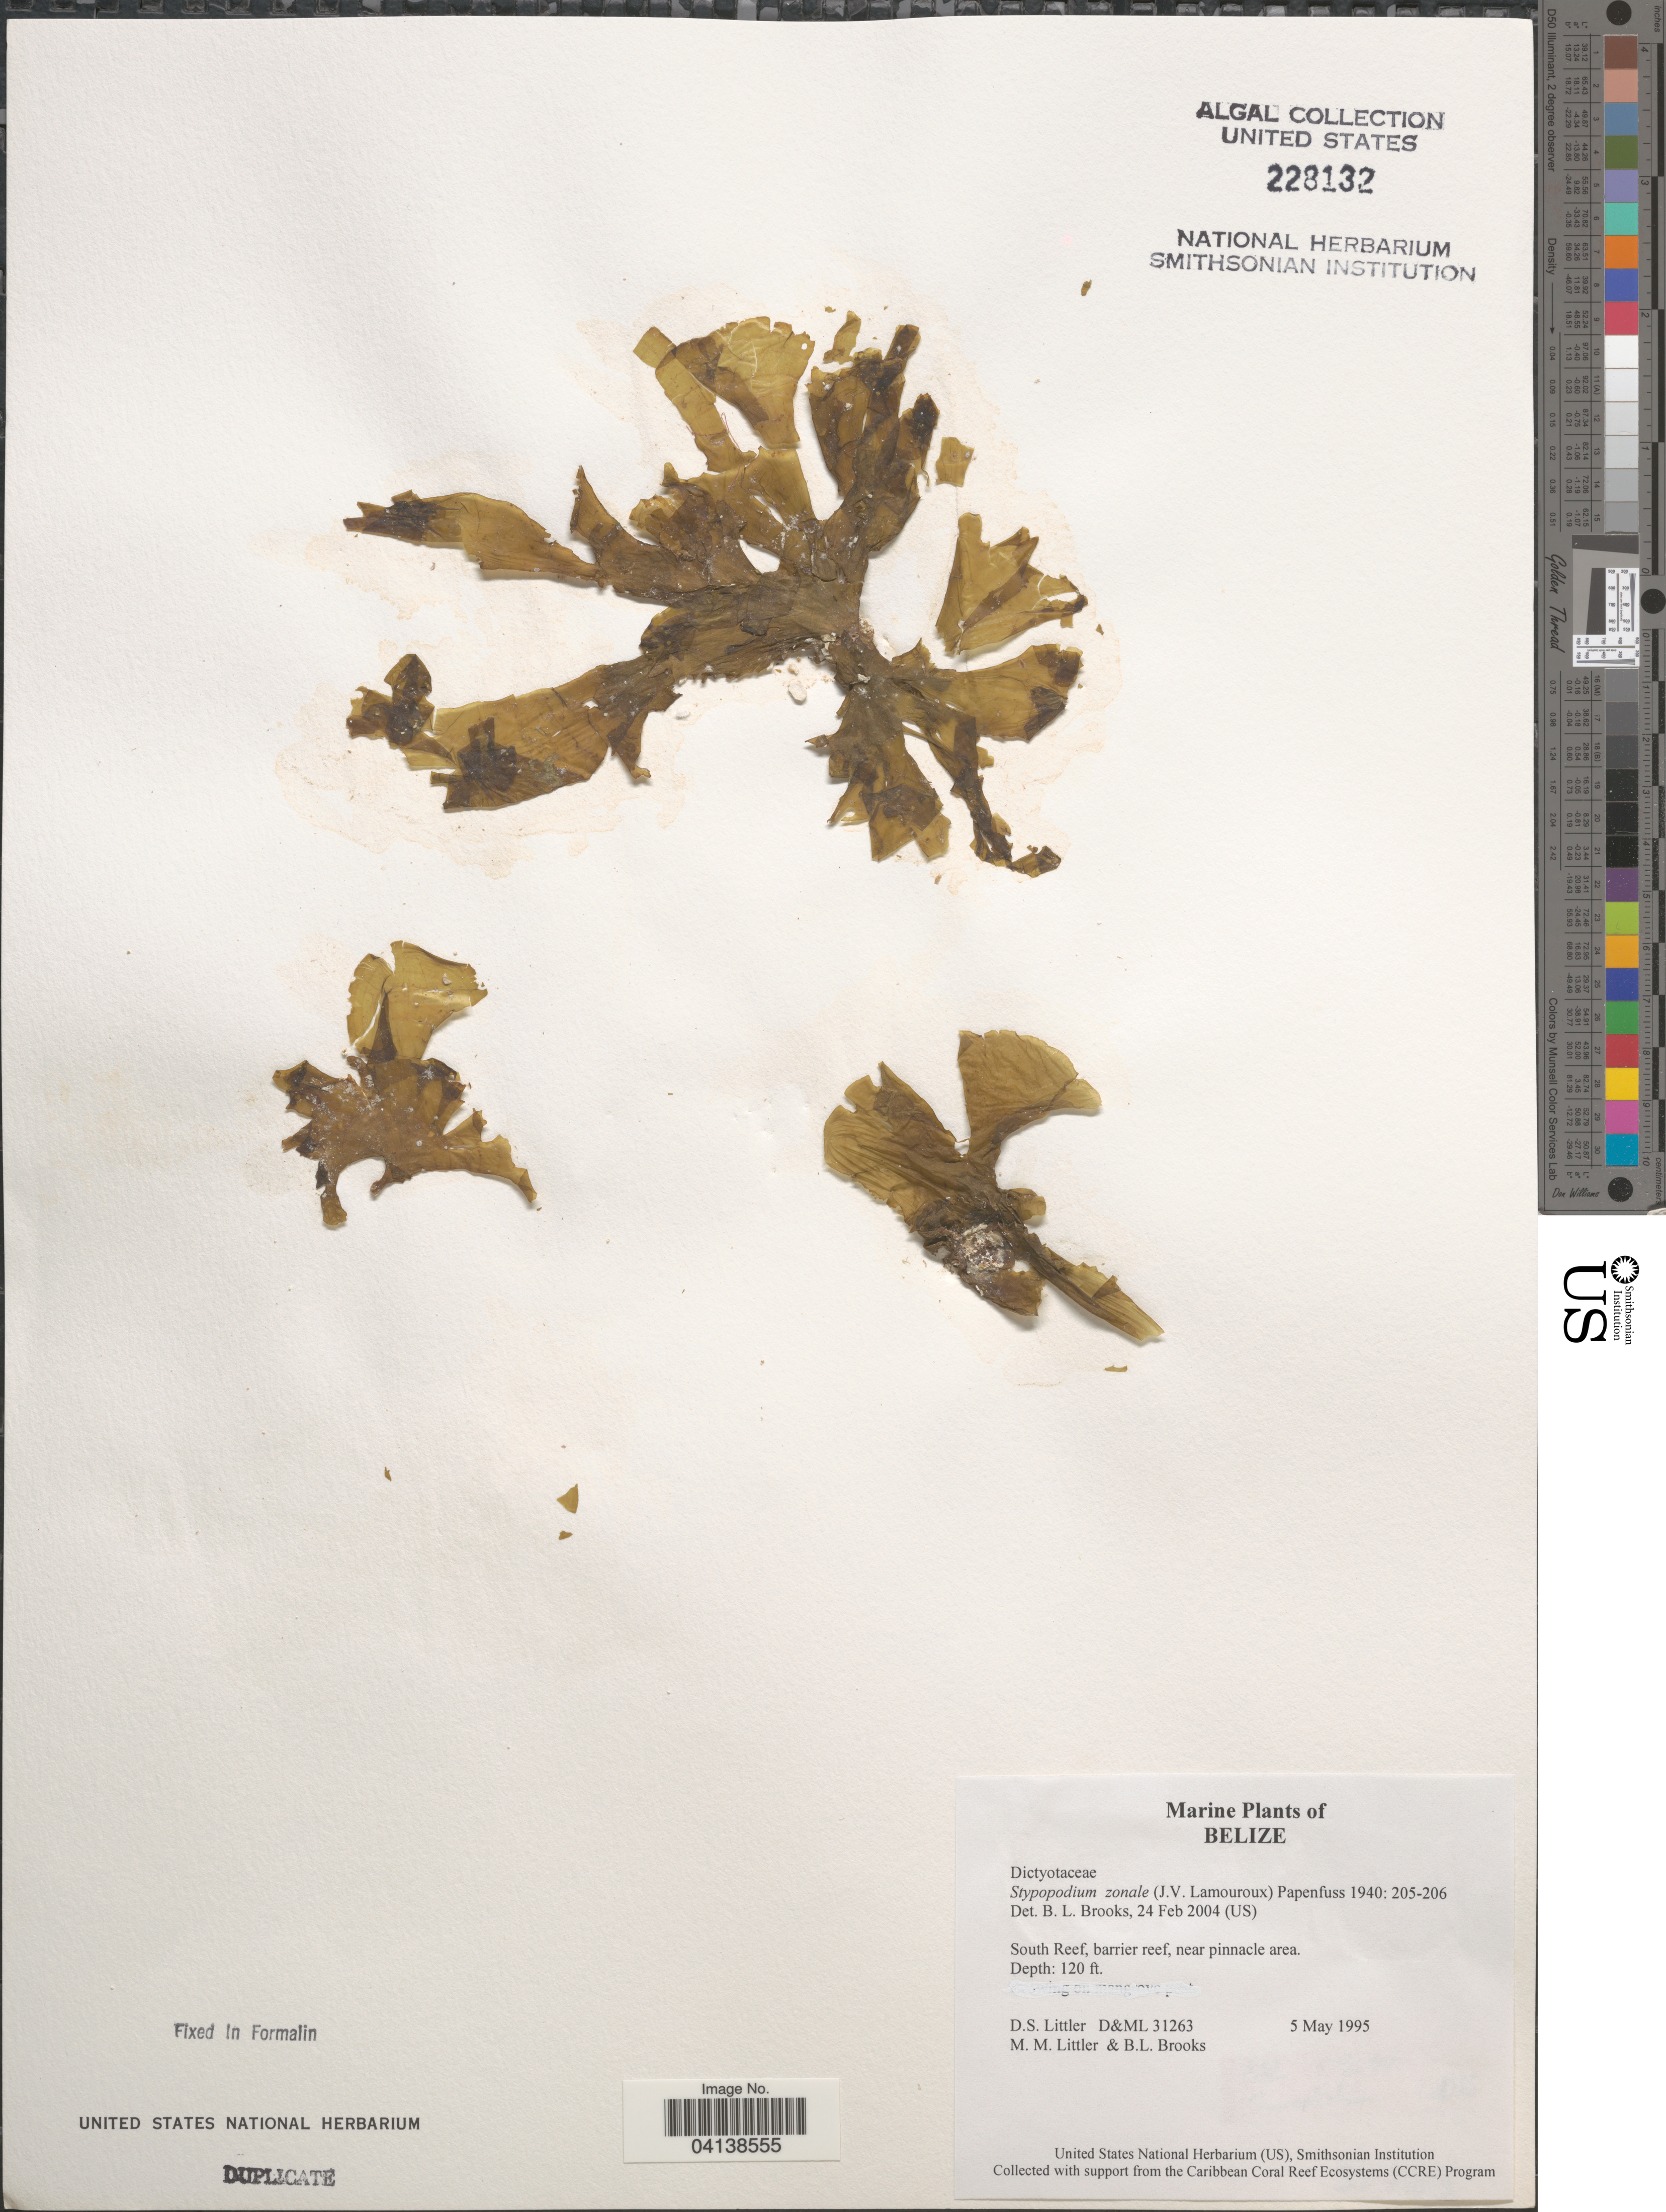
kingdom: Chromista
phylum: Ochrophyta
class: Phaeophyceae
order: Dictyotales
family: Dictyotaceae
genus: Stypopodium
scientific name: Stypopodium zonale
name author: (J.V.Lamouroux) Papenf.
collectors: D. S. Littler & B. Brooks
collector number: D&ML31263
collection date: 1995-05-05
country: Belize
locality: South Reef, barrier reef, near pinnacle area.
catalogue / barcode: US 228132